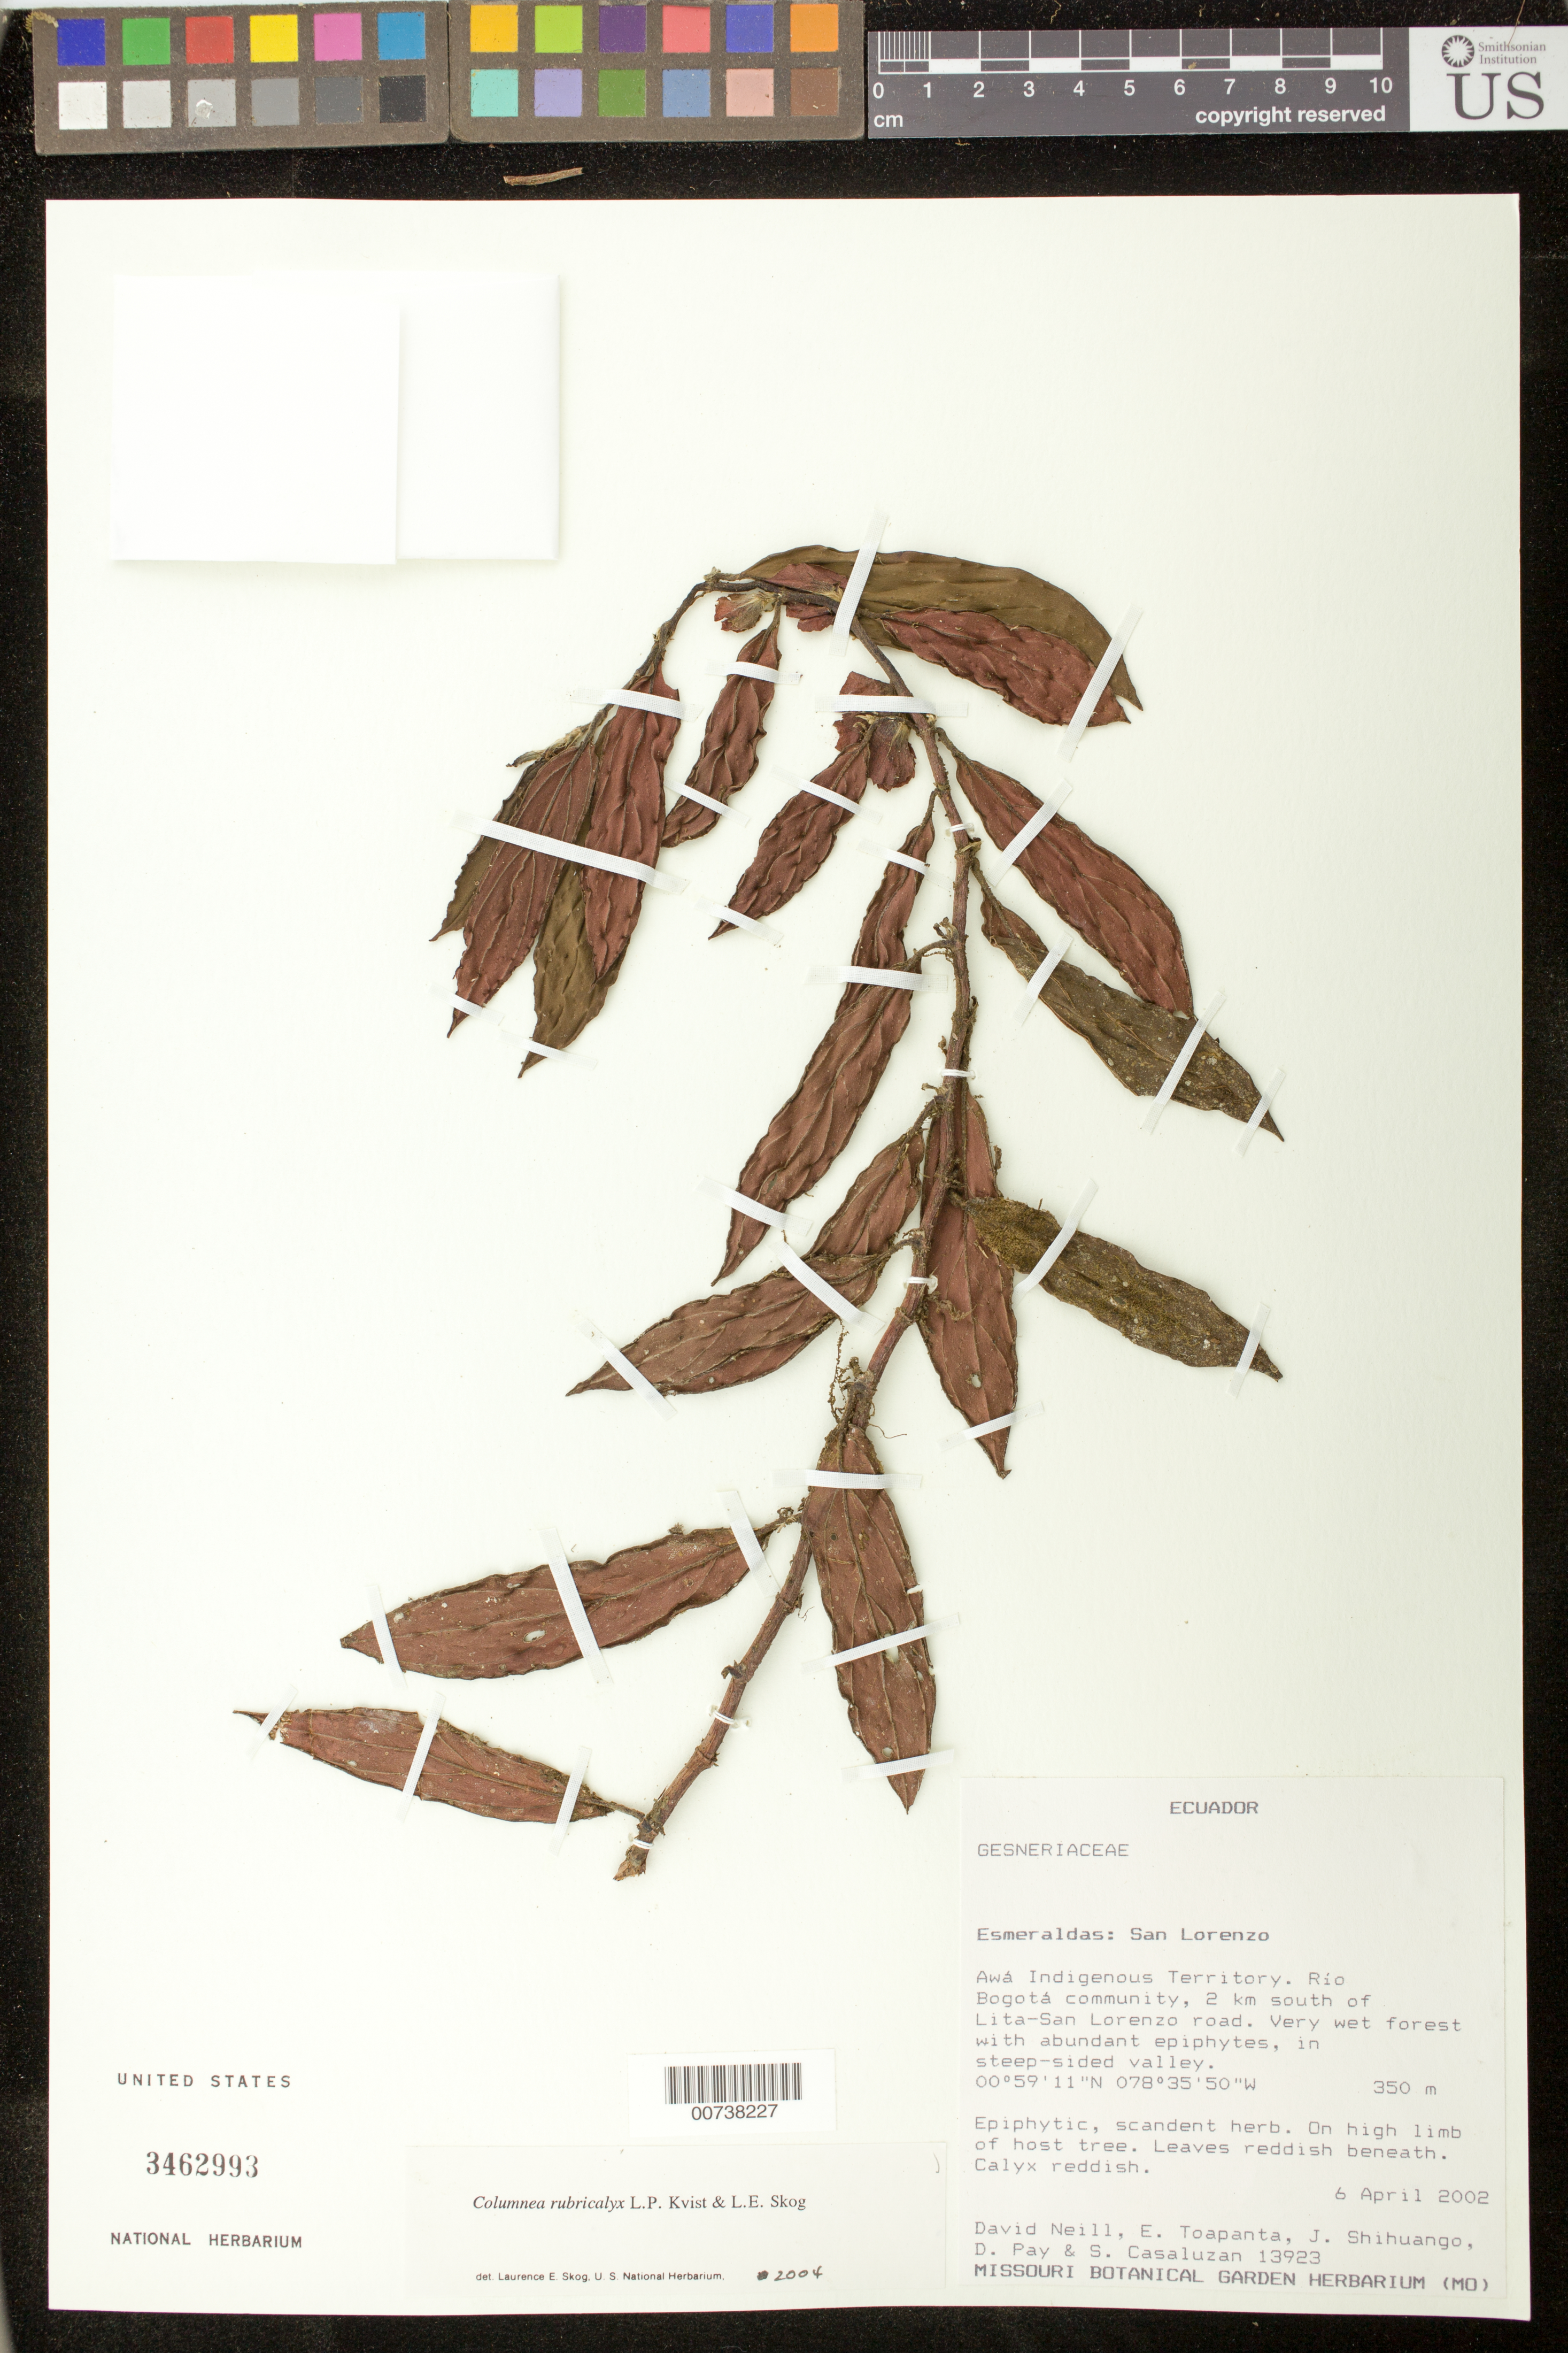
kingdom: Plantae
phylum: Tracheophyta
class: Magnoliopsida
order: Lamiales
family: Gesneriaceae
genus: Columnea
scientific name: Columnea rubricalyx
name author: L.P. Kvist & L.E. Skog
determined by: Skog, Laurence E.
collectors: D. A. Neill, E. Toapanta, J. Shihuango, D. Pay & S. Casaluzan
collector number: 13923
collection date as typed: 06 Apr 2002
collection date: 2002-04-06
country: Ecuador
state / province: Esmeraldas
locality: San Lorenzo. Awá Indigenous Territory. Río Bogotá community, 2 km south of Lita-San Lorenzo road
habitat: Very wet forest with abundant epiphytes, in steep-sided valley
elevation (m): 350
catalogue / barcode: US 3462993